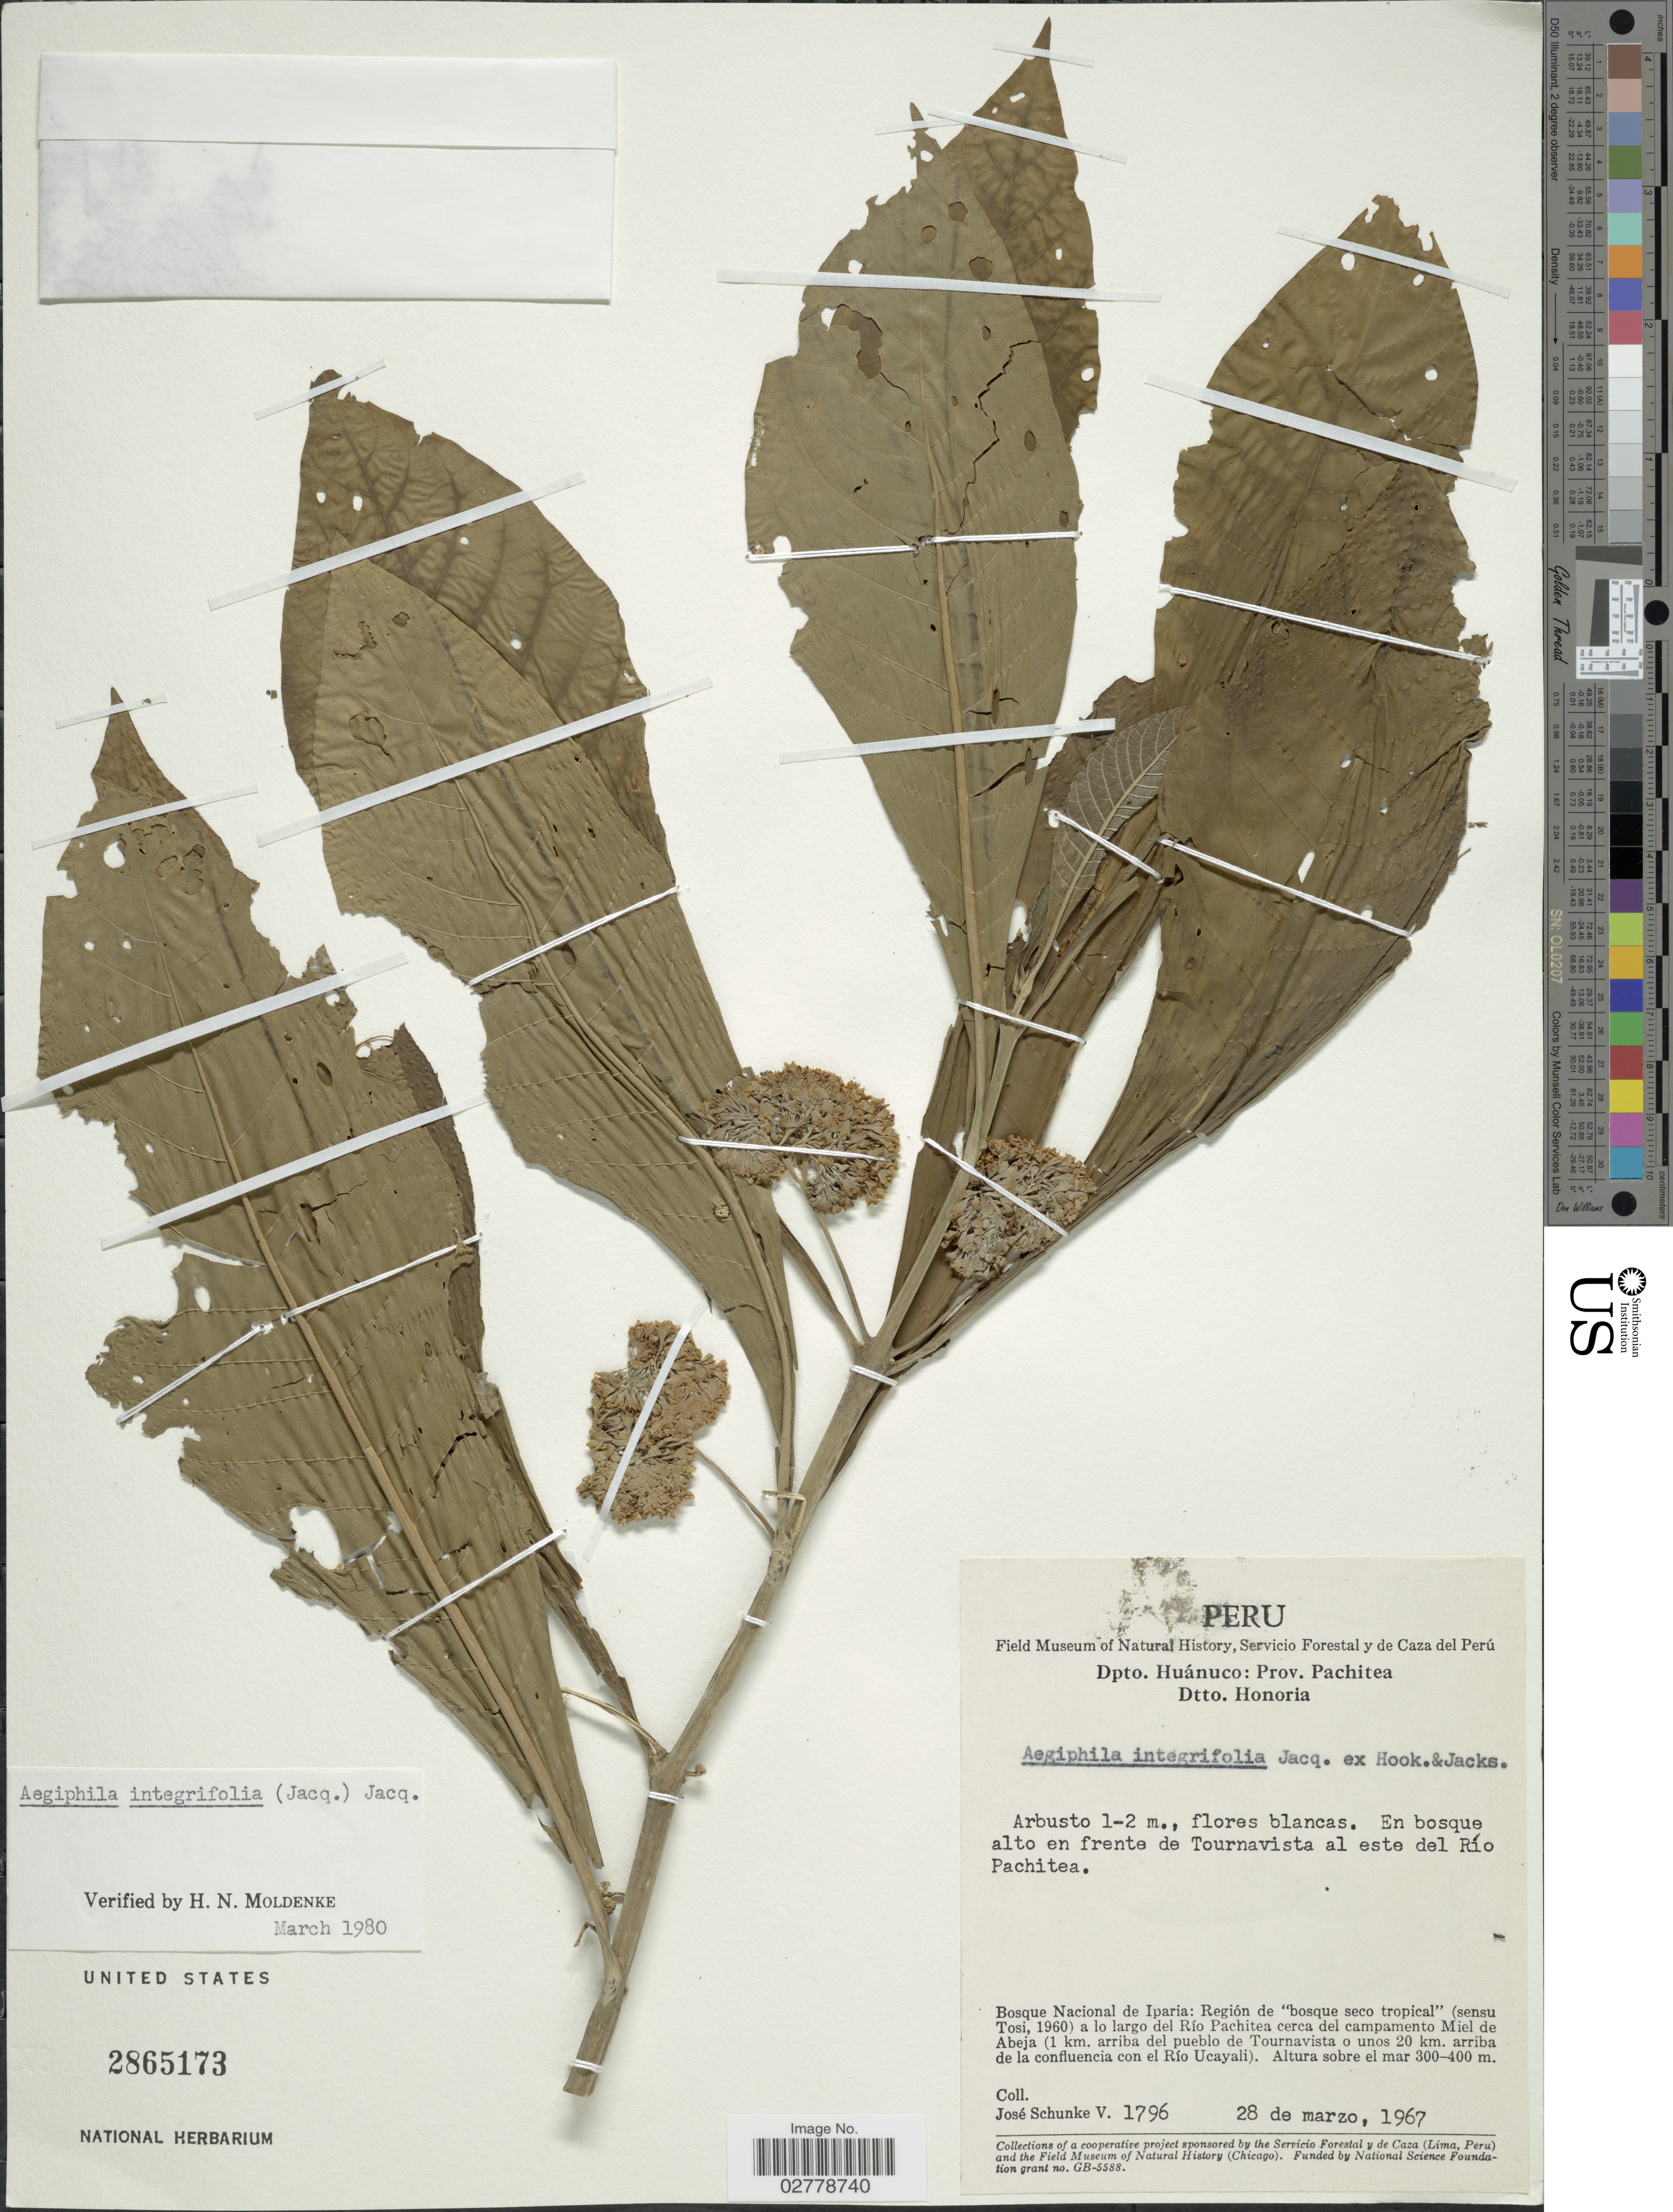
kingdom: Plantae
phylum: Tracheophyta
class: Magnoliopsida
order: Lamiales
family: Lamiaceae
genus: Aegiphila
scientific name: Aegiphila integrifolia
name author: (Jacq.) B.D. Jacks.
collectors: J. Schunke Vigo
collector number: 1796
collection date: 1967-03-28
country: Peru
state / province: Huánuco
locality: Dpto. Huánuco: Prov. Pachitea, Dtto. Honoria, En bosque alto en frente de Tournavista al este del Río Pachitea, Bosque Nacional de Iparia: Región de "bosque seco tropical" (sensu Tosi, 1960) a lo largo del Río Pachitea cerca del campamento Miel de Abeja (1 km. arriba del pueblo de Tournavista o unos 20 km. arriba de la confluencia con el Río Ucayali).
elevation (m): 300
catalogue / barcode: US 2865173